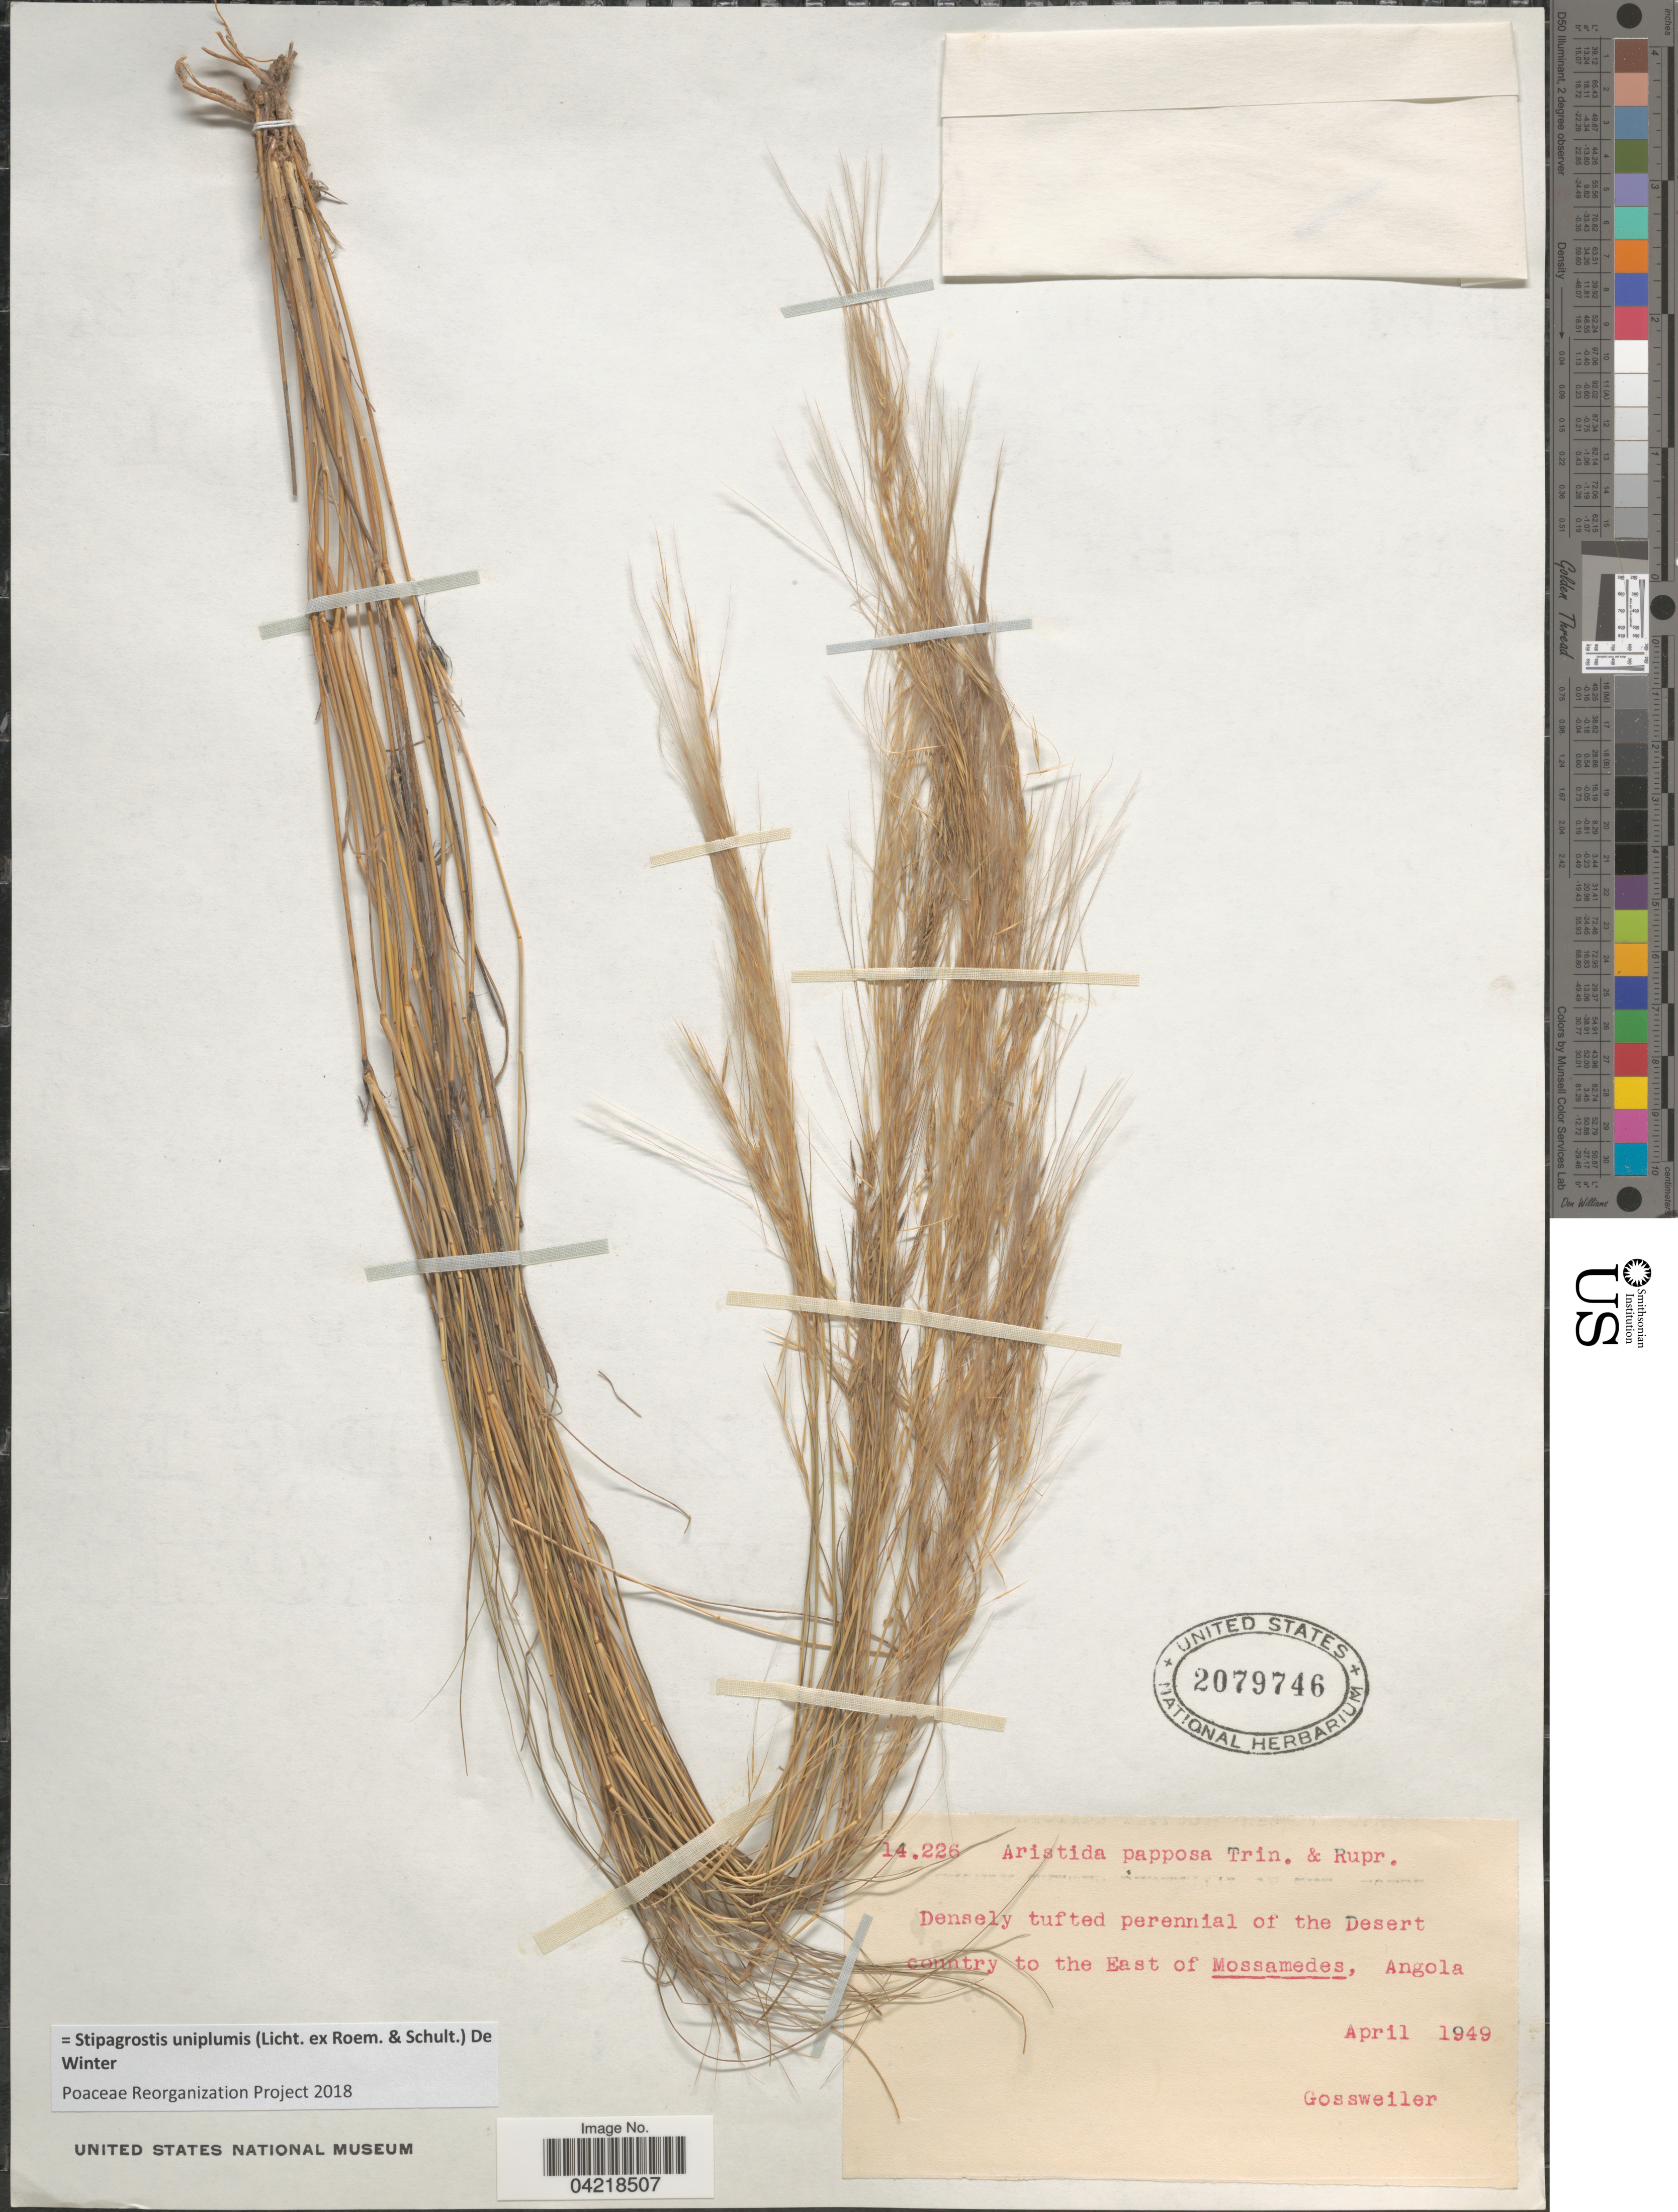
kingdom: Plantae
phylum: Tracheophyta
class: Liliopsida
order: Poales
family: Poaceae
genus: Stipagrostis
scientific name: Stipagrostis uniplumis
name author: (Licht.) De Winter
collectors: -. Gossweiler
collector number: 14226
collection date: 1949-04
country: Angola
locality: Densely tufted perennial of the Desert country to the East of Mossamedes.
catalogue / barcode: US 2079746